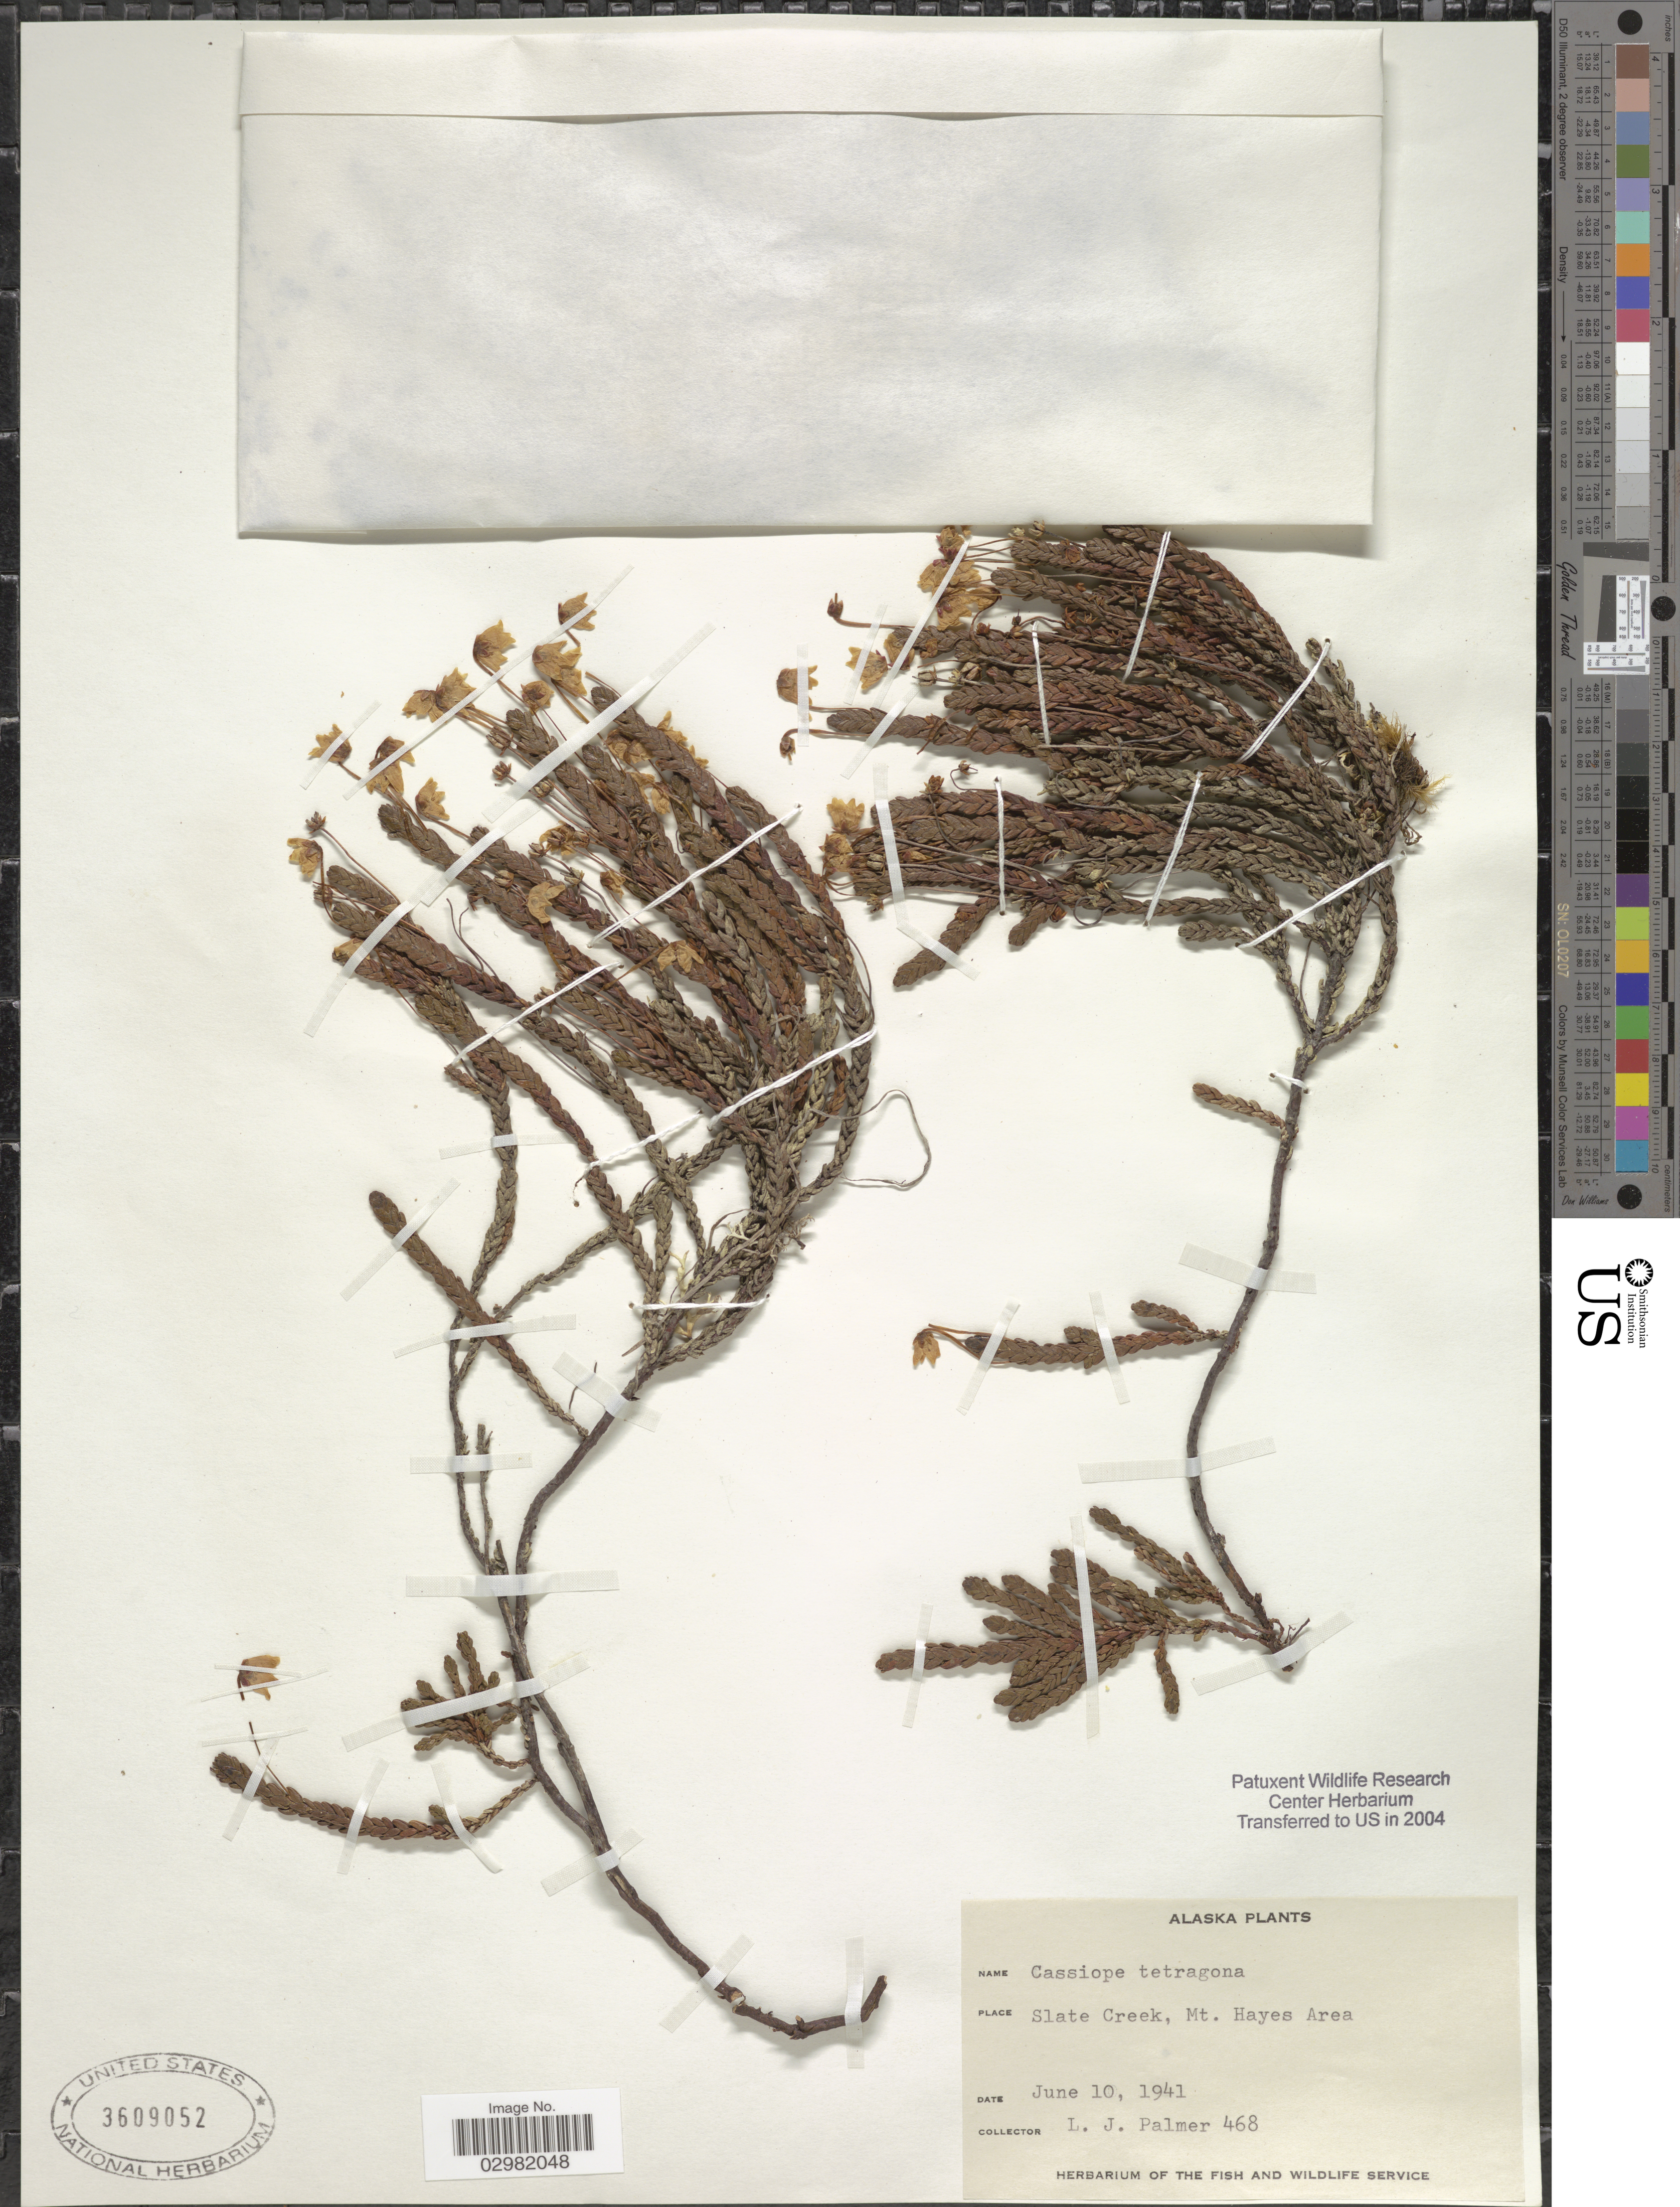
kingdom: Plantae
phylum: Tracheophyta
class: Magnoliopsida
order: Ericales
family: Ericaceae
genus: Cassiope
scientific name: Cassiope tetragona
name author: (L.) D. Don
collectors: L. J. Palmer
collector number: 468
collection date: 1941-06-10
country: United States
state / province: Alaska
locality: Slate Creek, Mt. Hayes Area.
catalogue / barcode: US 3609052